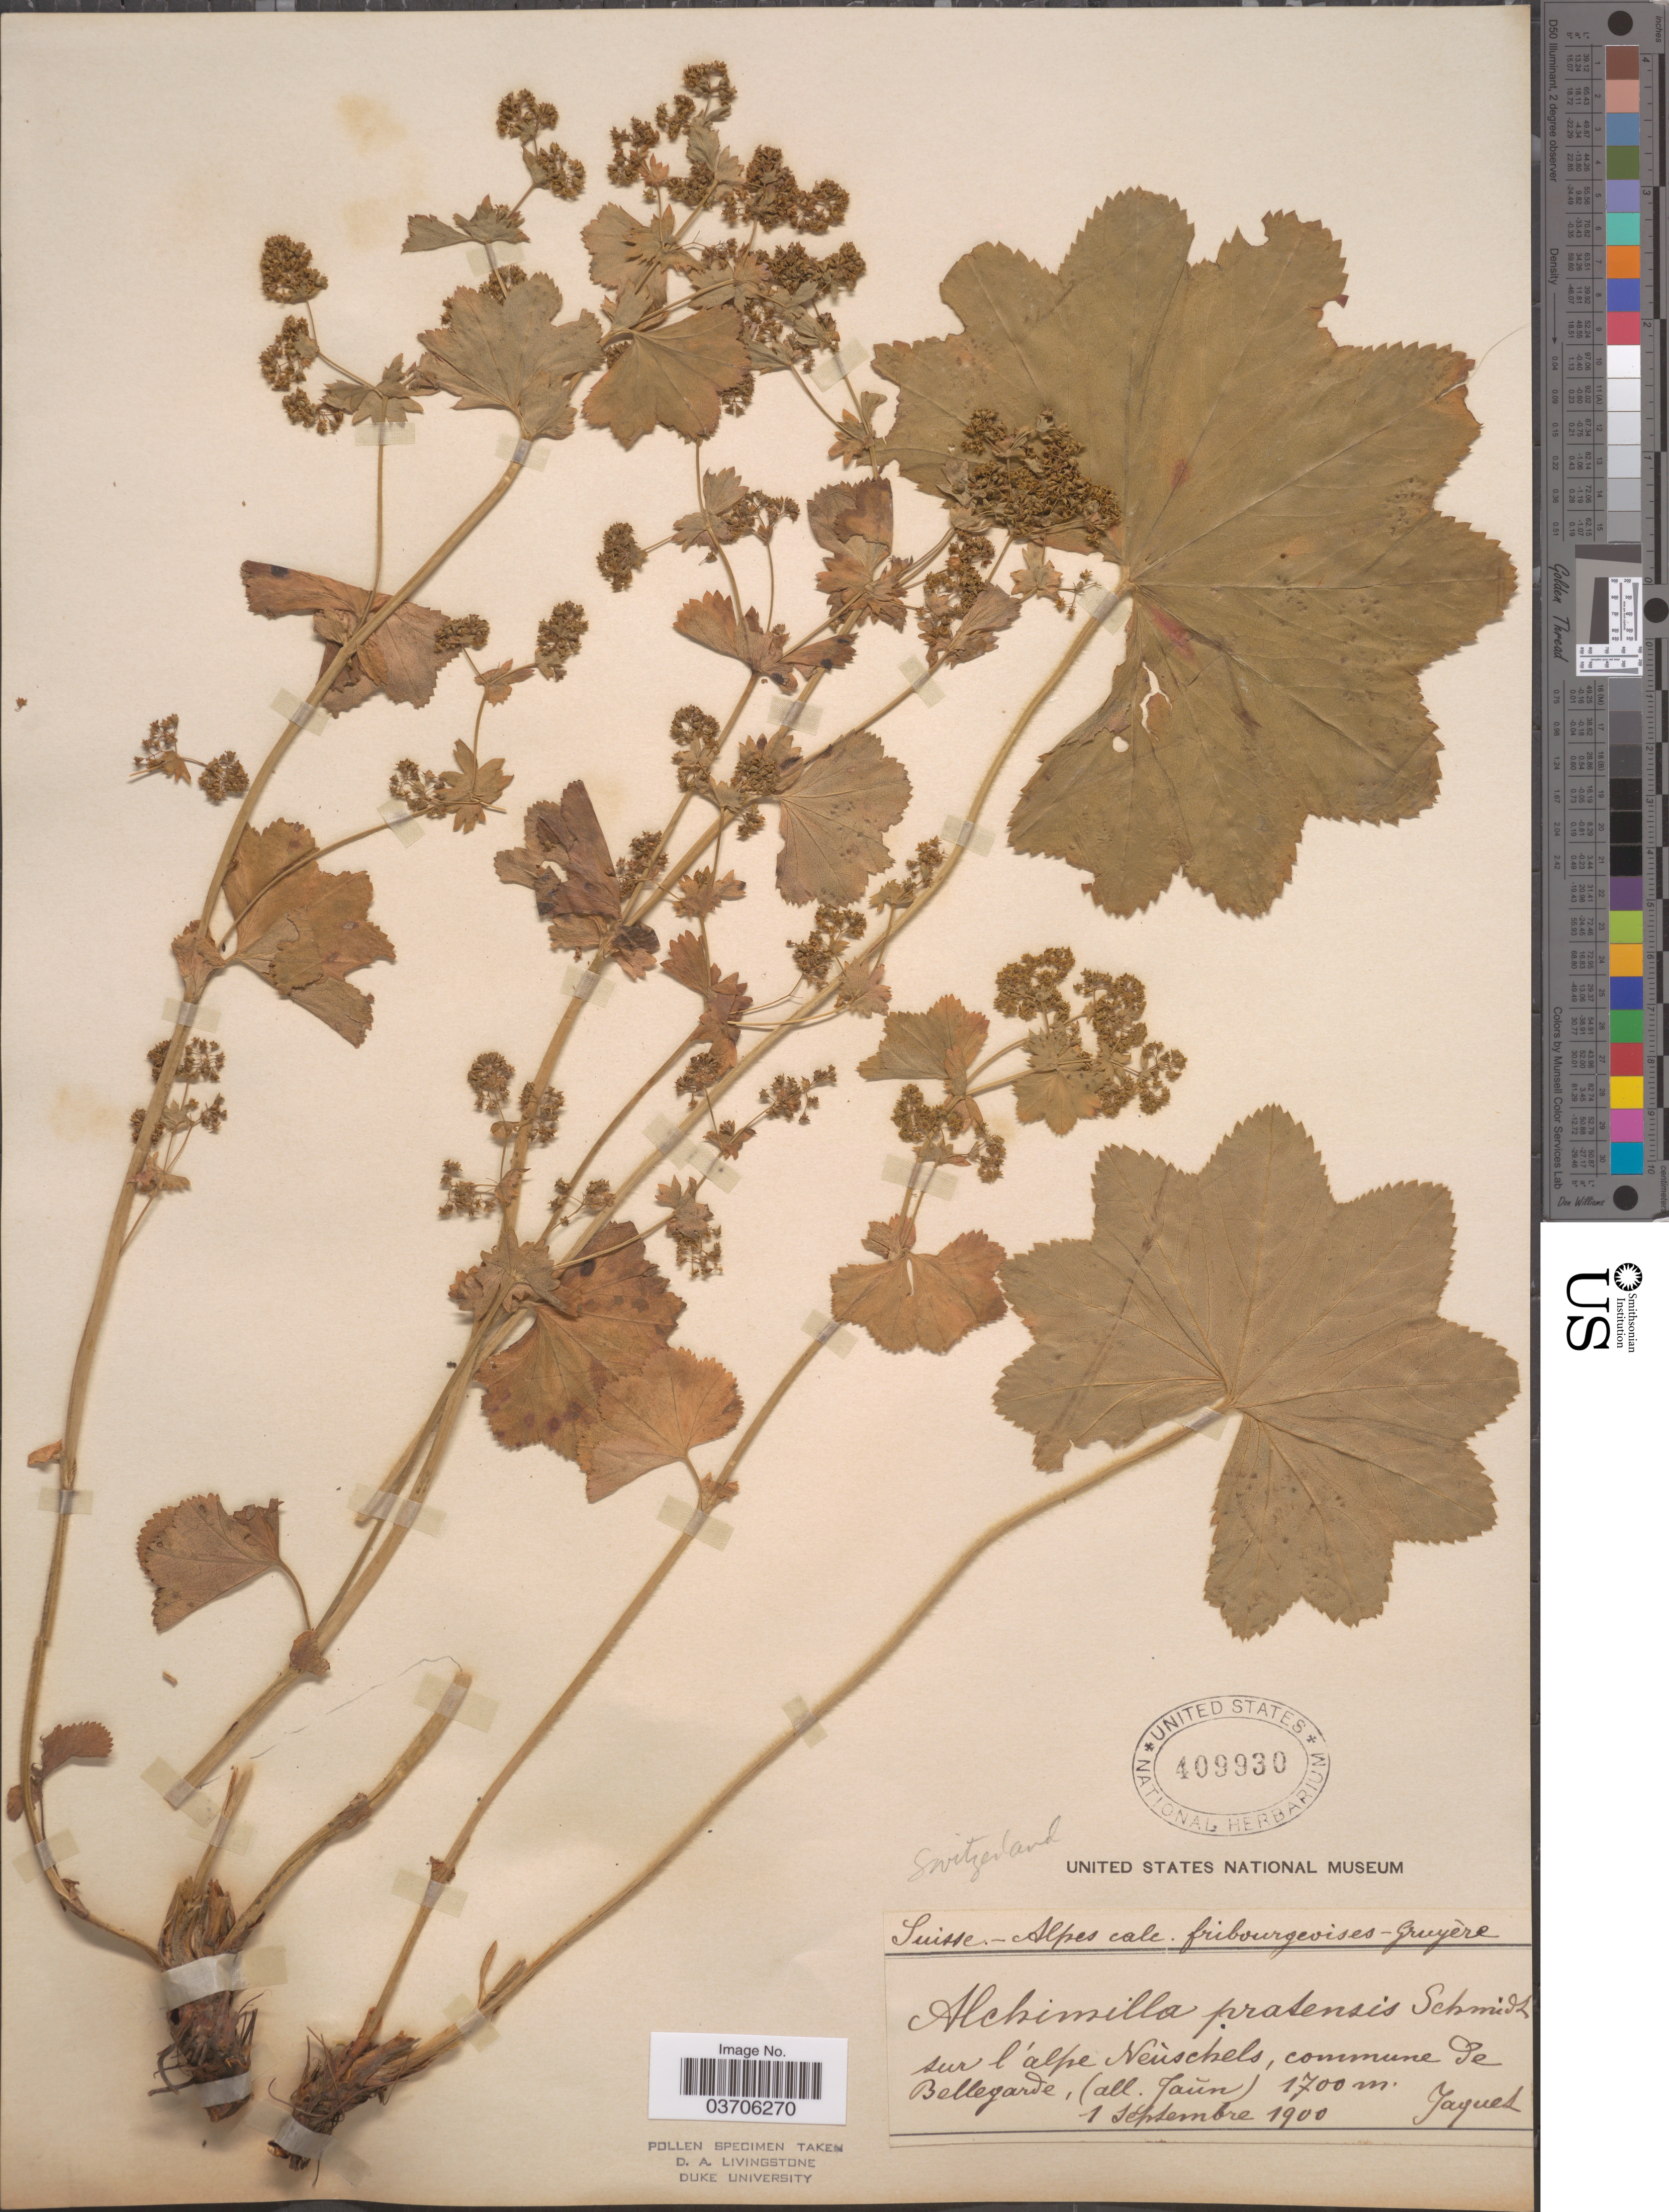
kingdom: Plantae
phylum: Tracheophyta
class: Magnoliopsida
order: Rosales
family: Rosaceae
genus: Alchemilla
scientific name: Alchemilla pratensis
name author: F.W. Schmidt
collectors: -. Jaquet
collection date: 1900-09-01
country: Switzerland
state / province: Fribourg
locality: Suisse- Alpes calc. fribourgeoises- Gruyère. Sur l'alpe Neùschels, commune de Bellegarde, (all Jaùn).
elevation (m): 1700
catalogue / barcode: US 409930